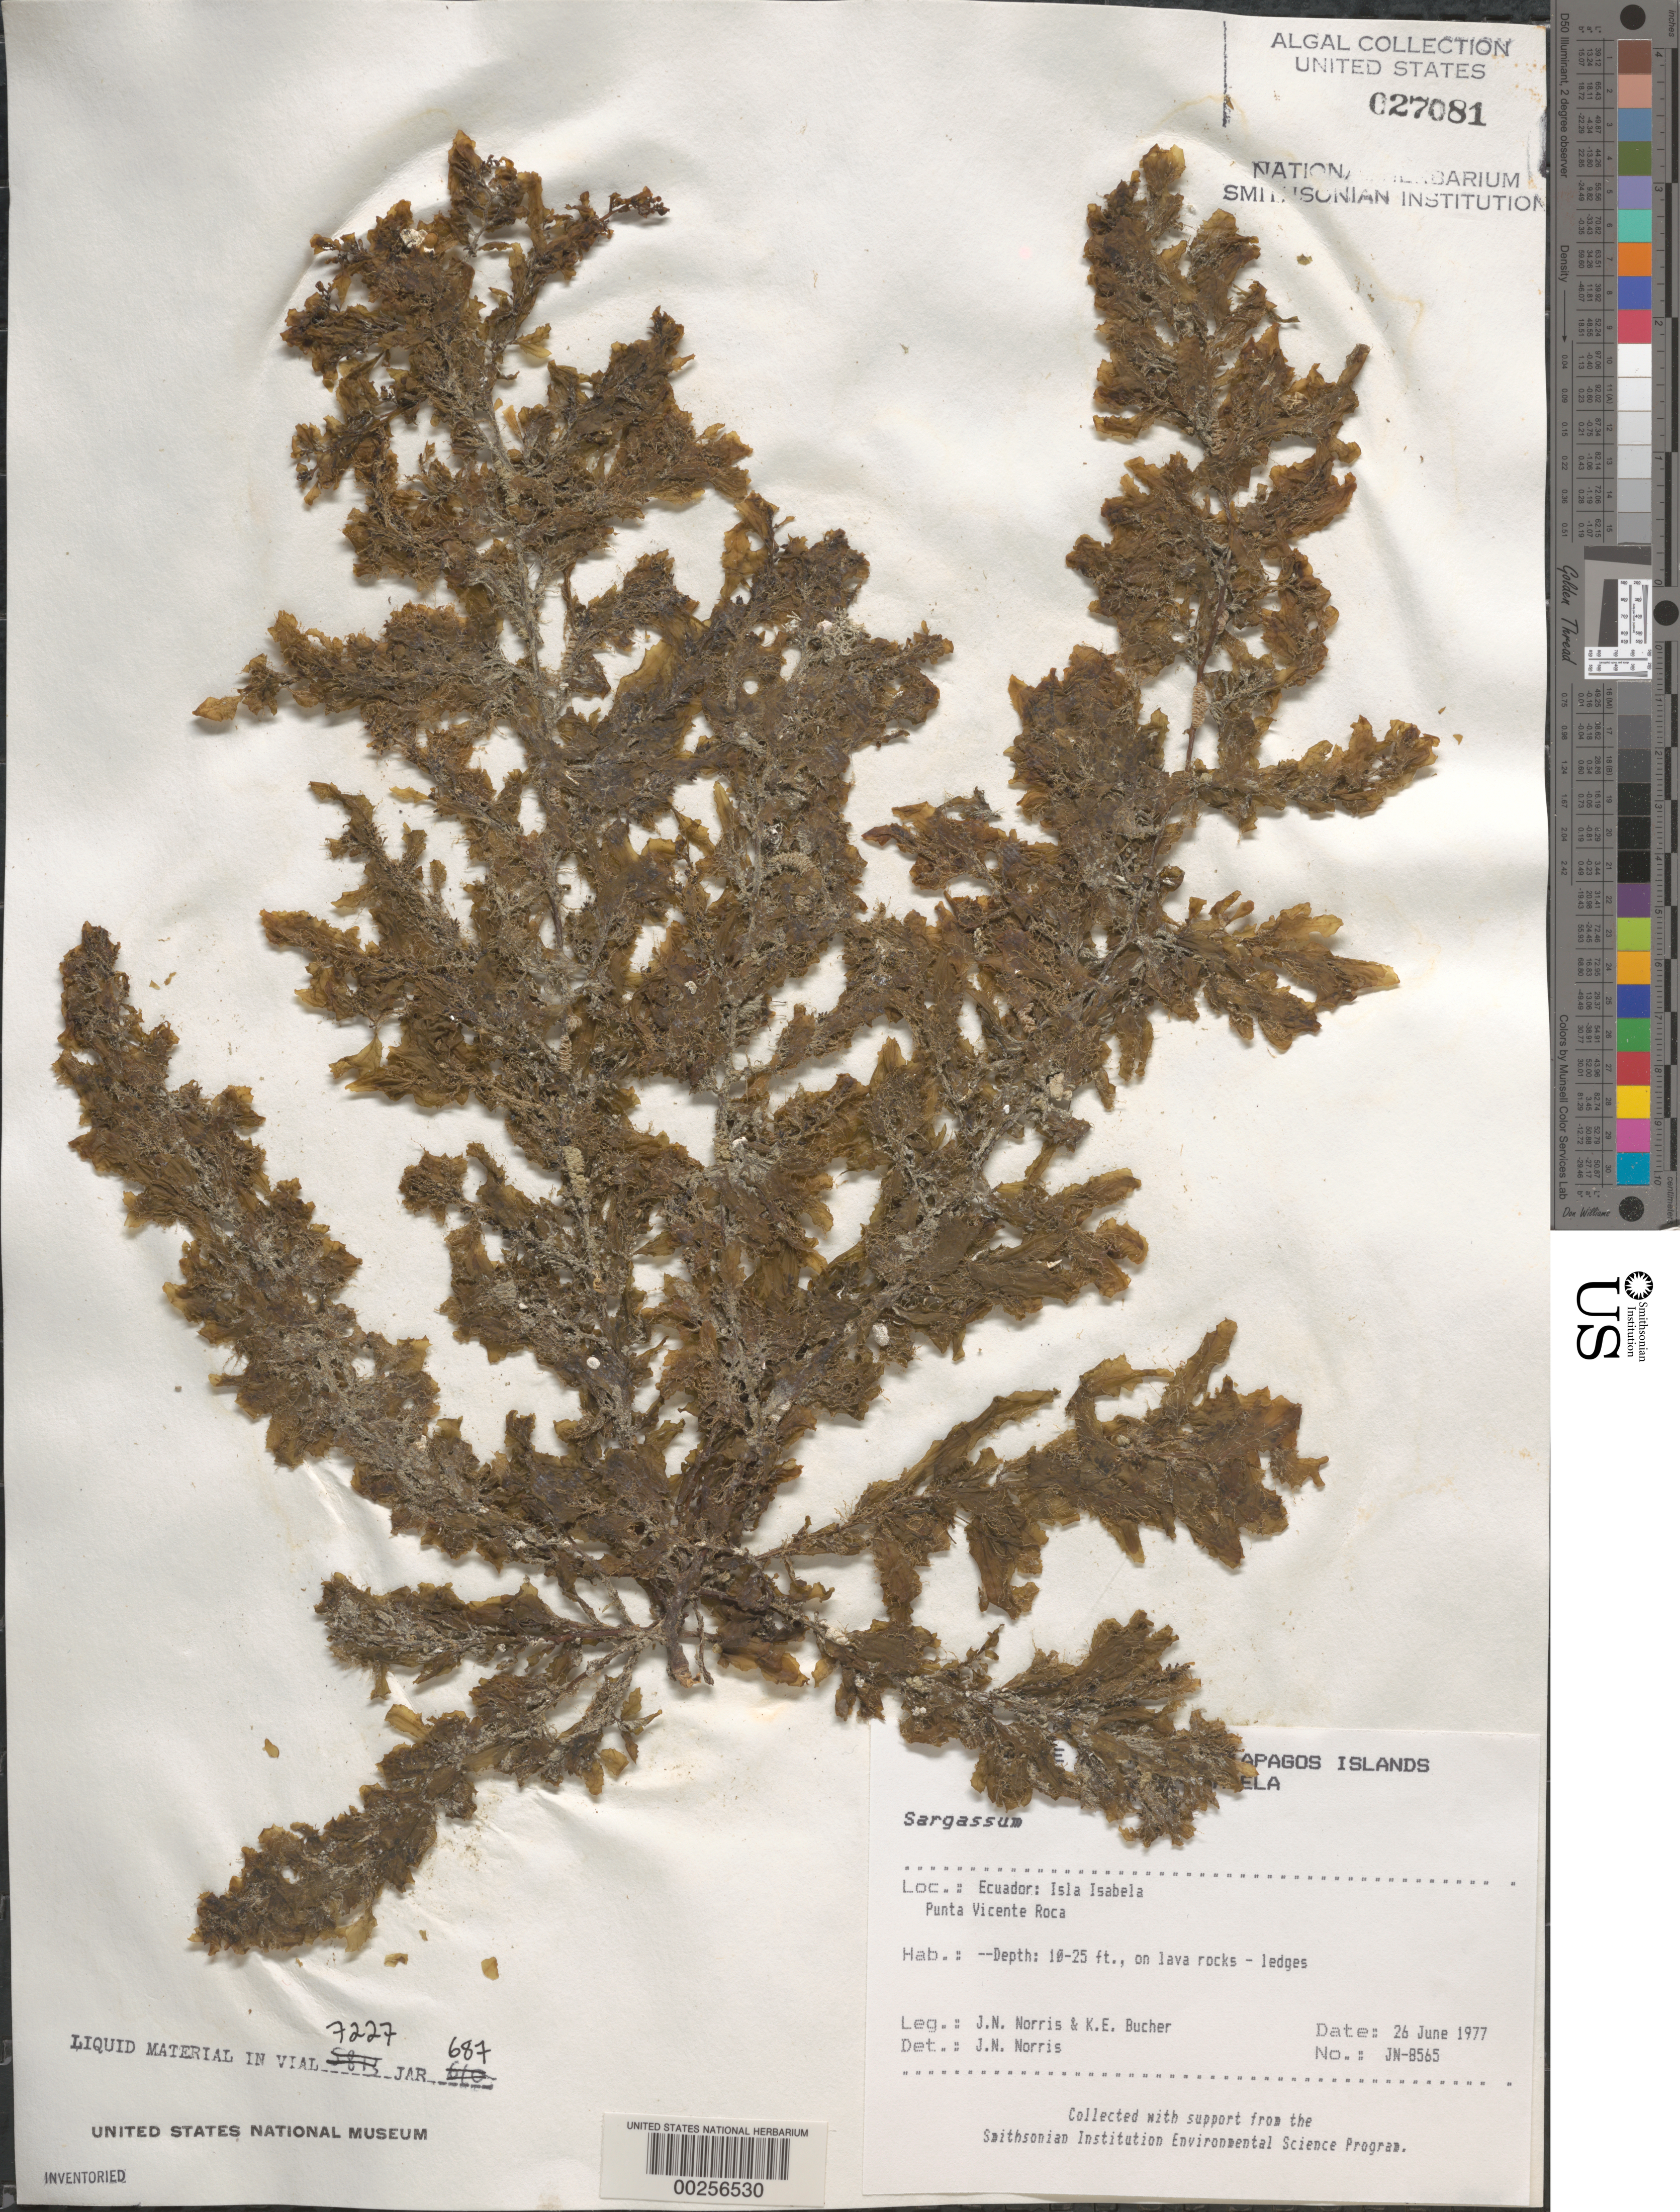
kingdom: Chromista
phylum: Ochrophyta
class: Phaeophyceae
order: Fucales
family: Sargassaceae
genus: Sargassum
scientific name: Sargassum sp.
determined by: Norris, James N.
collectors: J. N. Norris & K. E. Bucher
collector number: JN-8565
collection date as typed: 26 Jun 1977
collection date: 1977-06-26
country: Ecuador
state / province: Colón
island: Isabela [Albemarle]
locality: Punta Vicente Roca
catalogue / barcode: US 27081